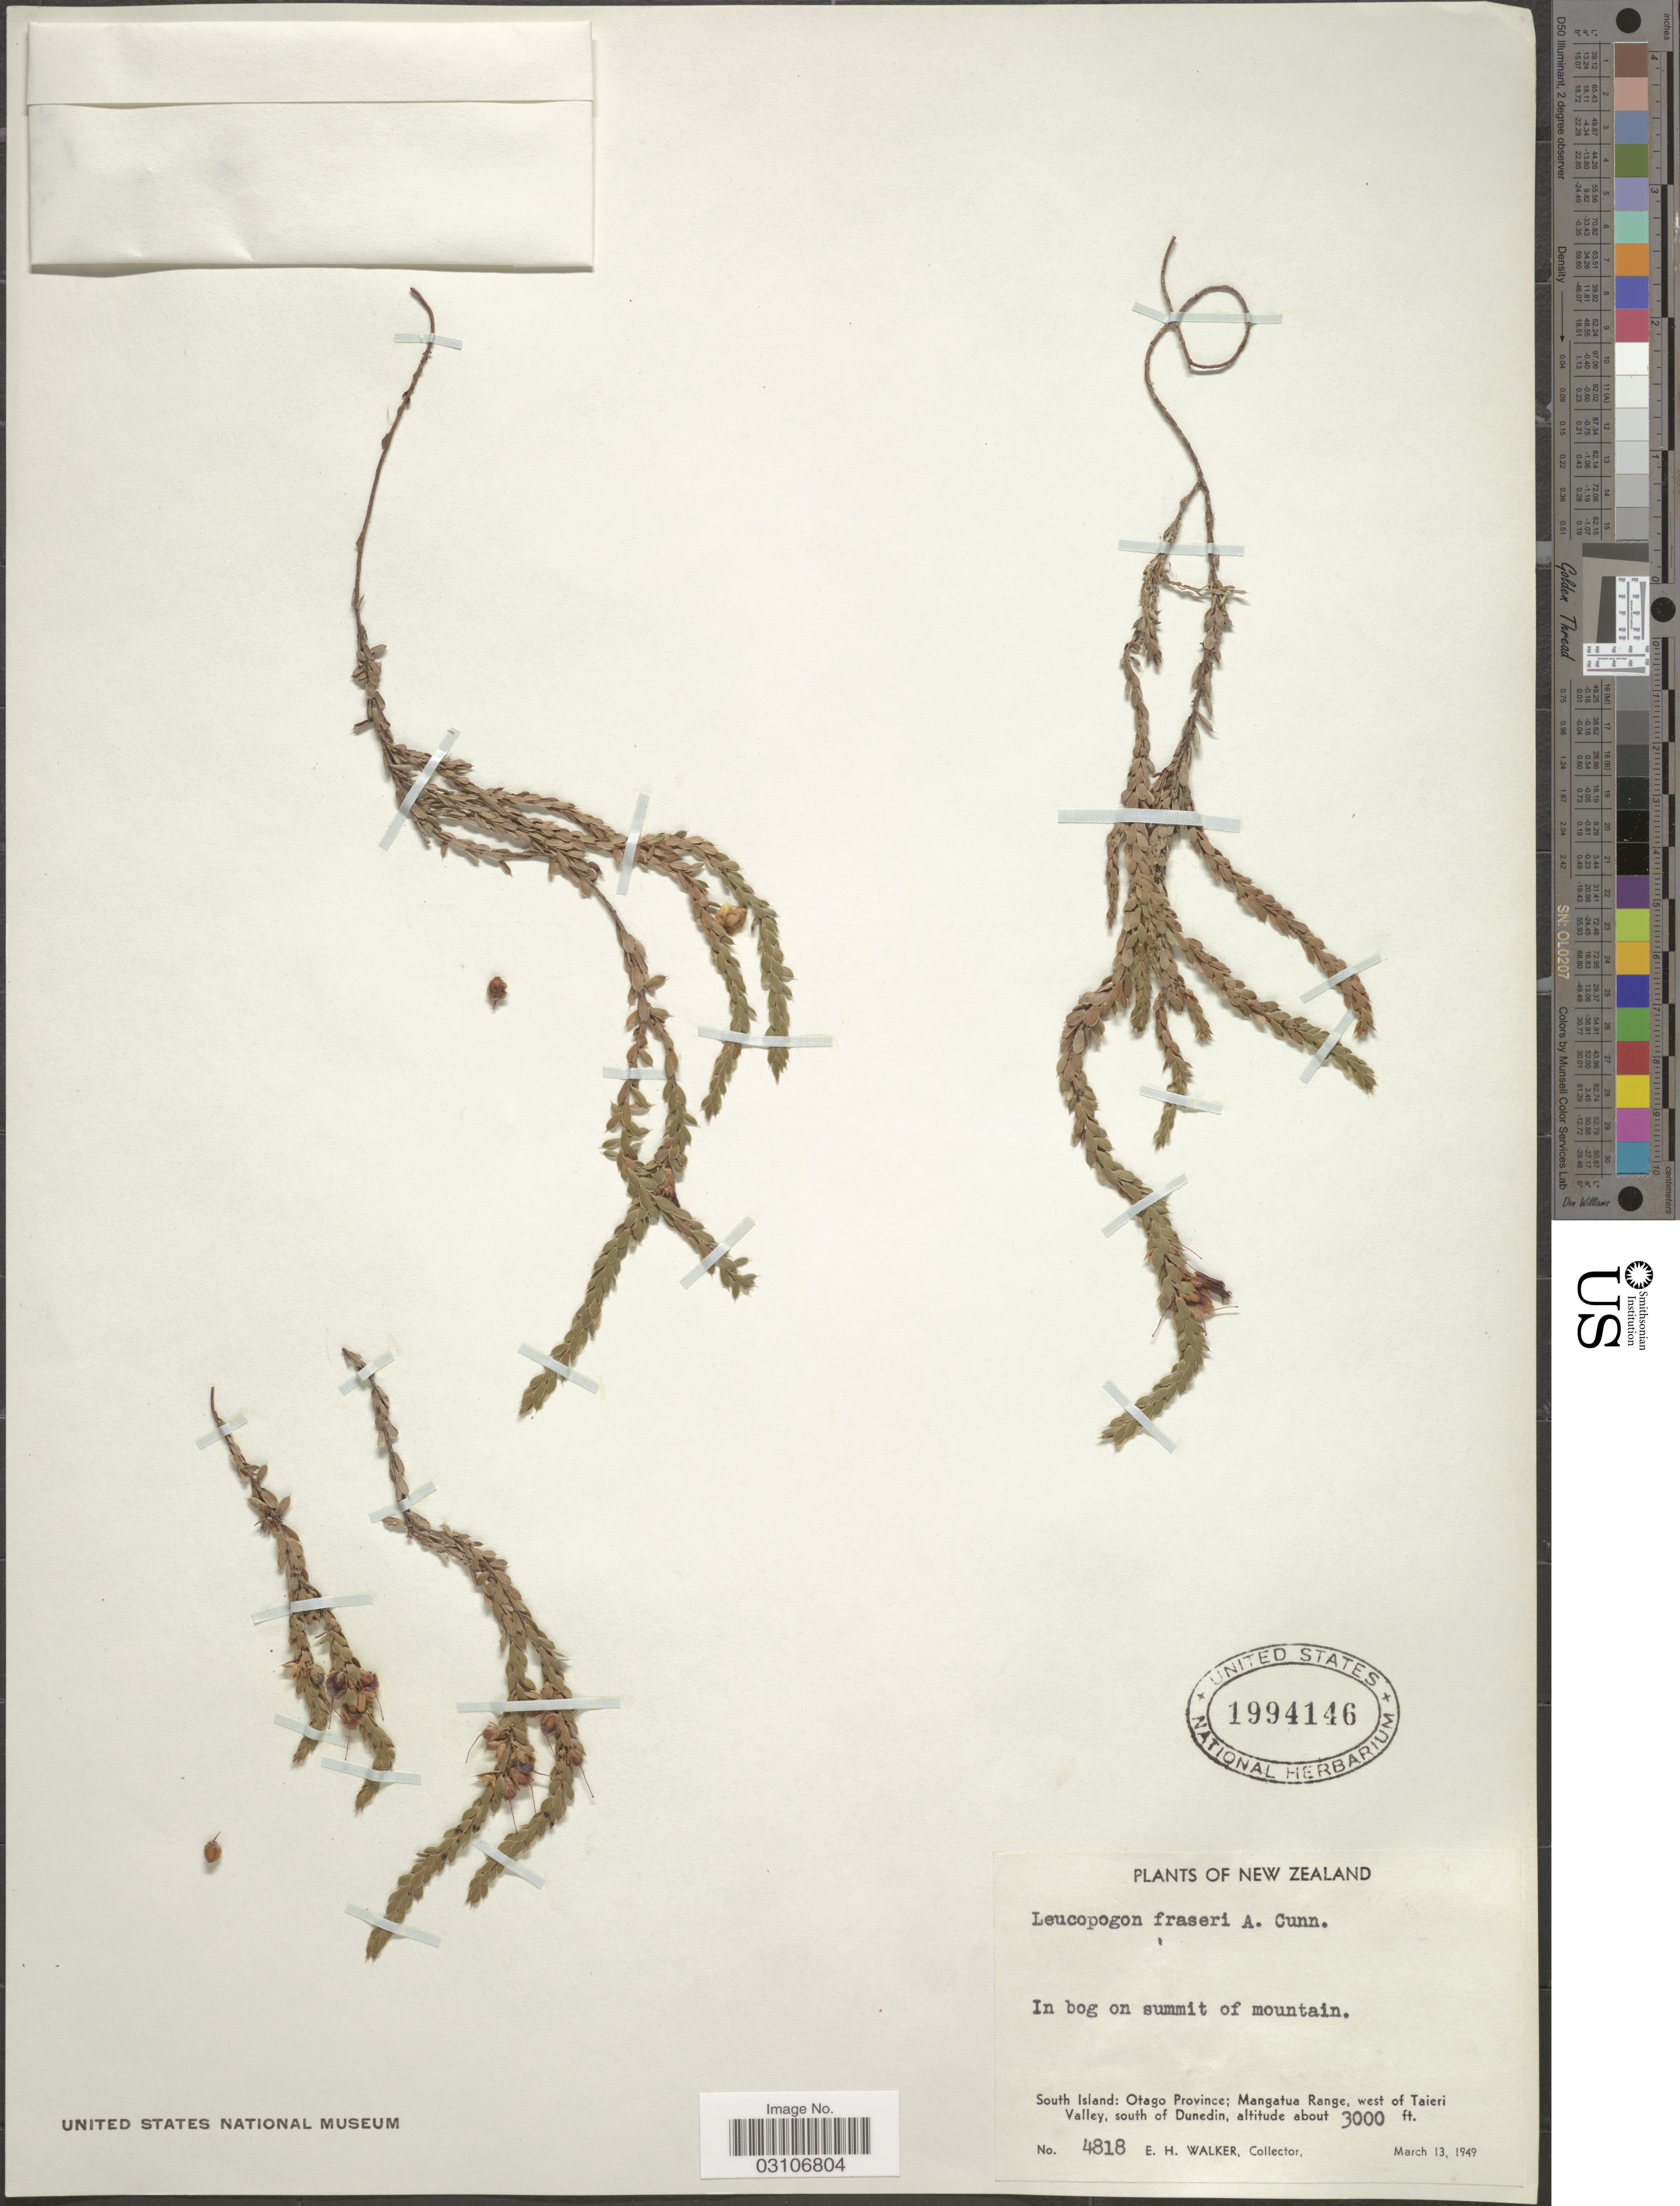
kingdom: Plantae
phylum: Tracheophyta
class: Magnoliopsida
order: Ericales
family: Ericaceae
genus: Leucopogon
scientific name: Leucopogon fraseri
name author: A. Cunn.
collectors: E. H. Walker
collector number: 4818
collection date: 1949-03-13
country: New Zealand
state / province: Otago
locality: In bog on summit of mountain. South Island. Mangatua Range, west of Taieri Valley, south of Dunedin.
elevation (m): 914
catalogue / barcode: US 1994146